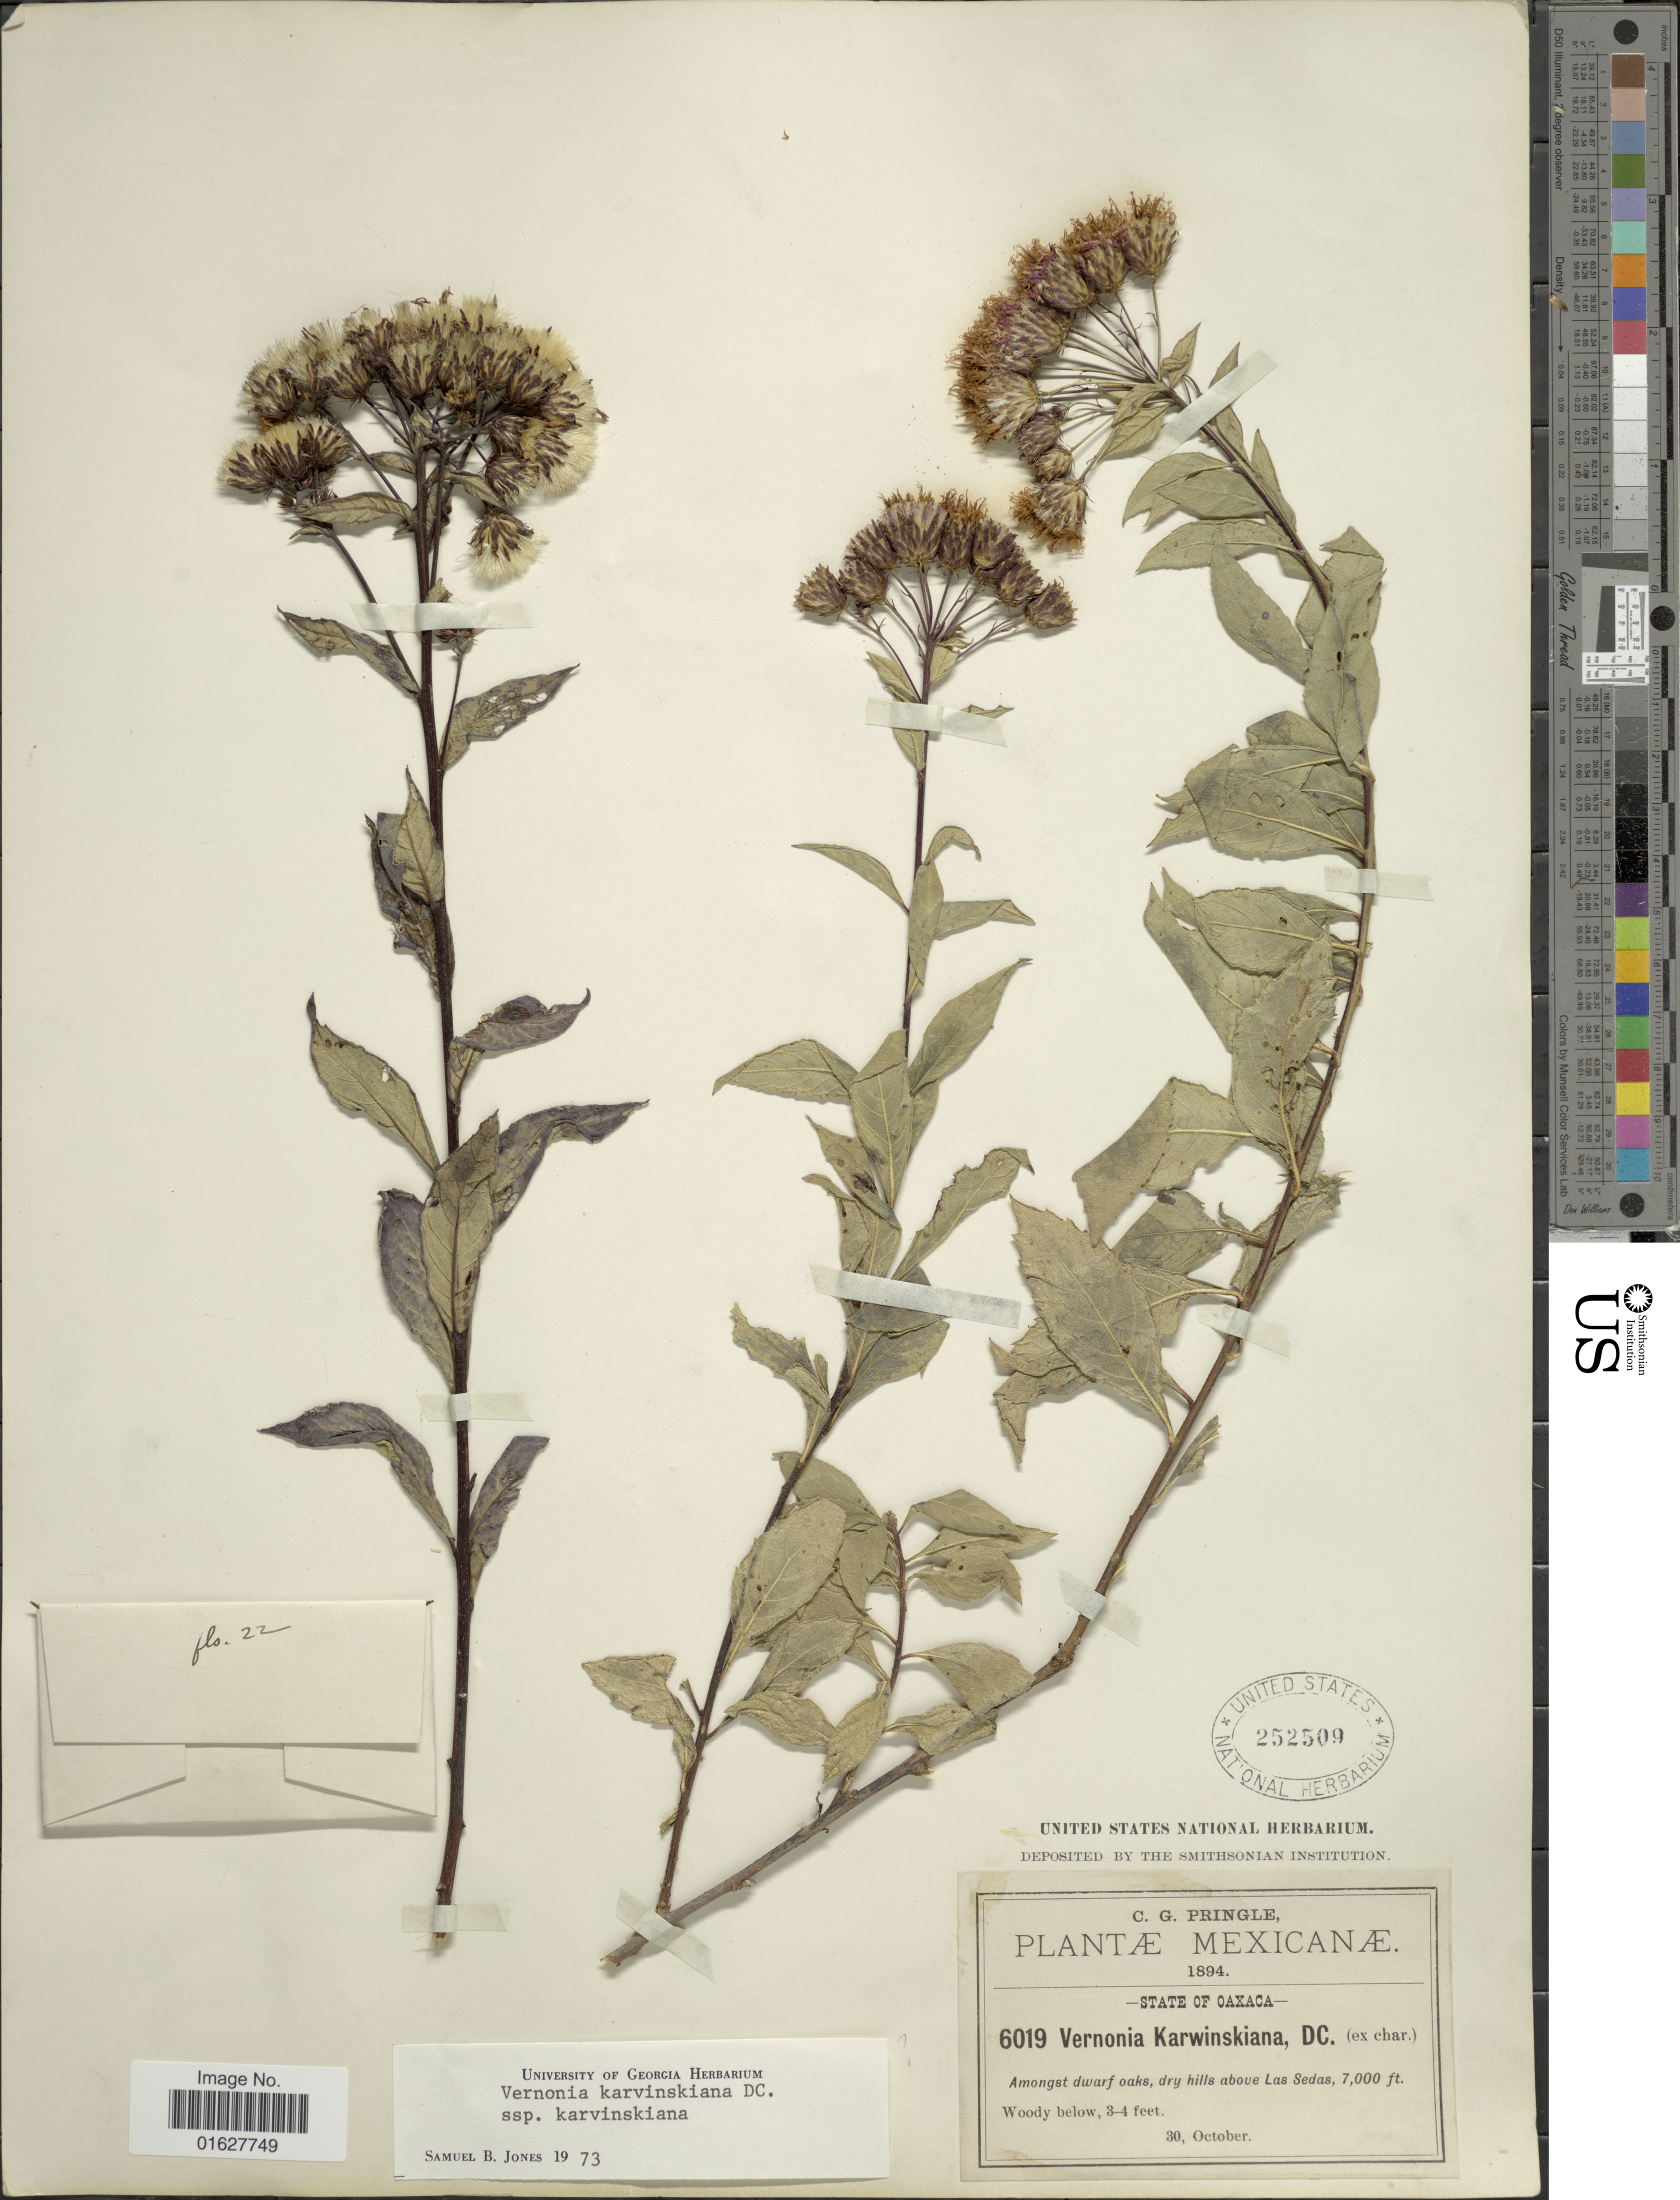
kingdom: Plantae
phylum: Tracheophyta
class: Magnoliopsida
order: Asterales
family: Asteraceae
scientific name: Vickianthus karvinskianus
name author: (DC.) H. Rob.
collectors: C. G. Pringle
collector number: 6019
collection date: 1894-10-30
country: Mexico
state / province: Oaxaca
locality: Mexicanae. State of Oaxaca. Amongst dwarf oaks, dry hills above Las Sedas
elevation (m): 2134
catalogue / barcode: US 252509